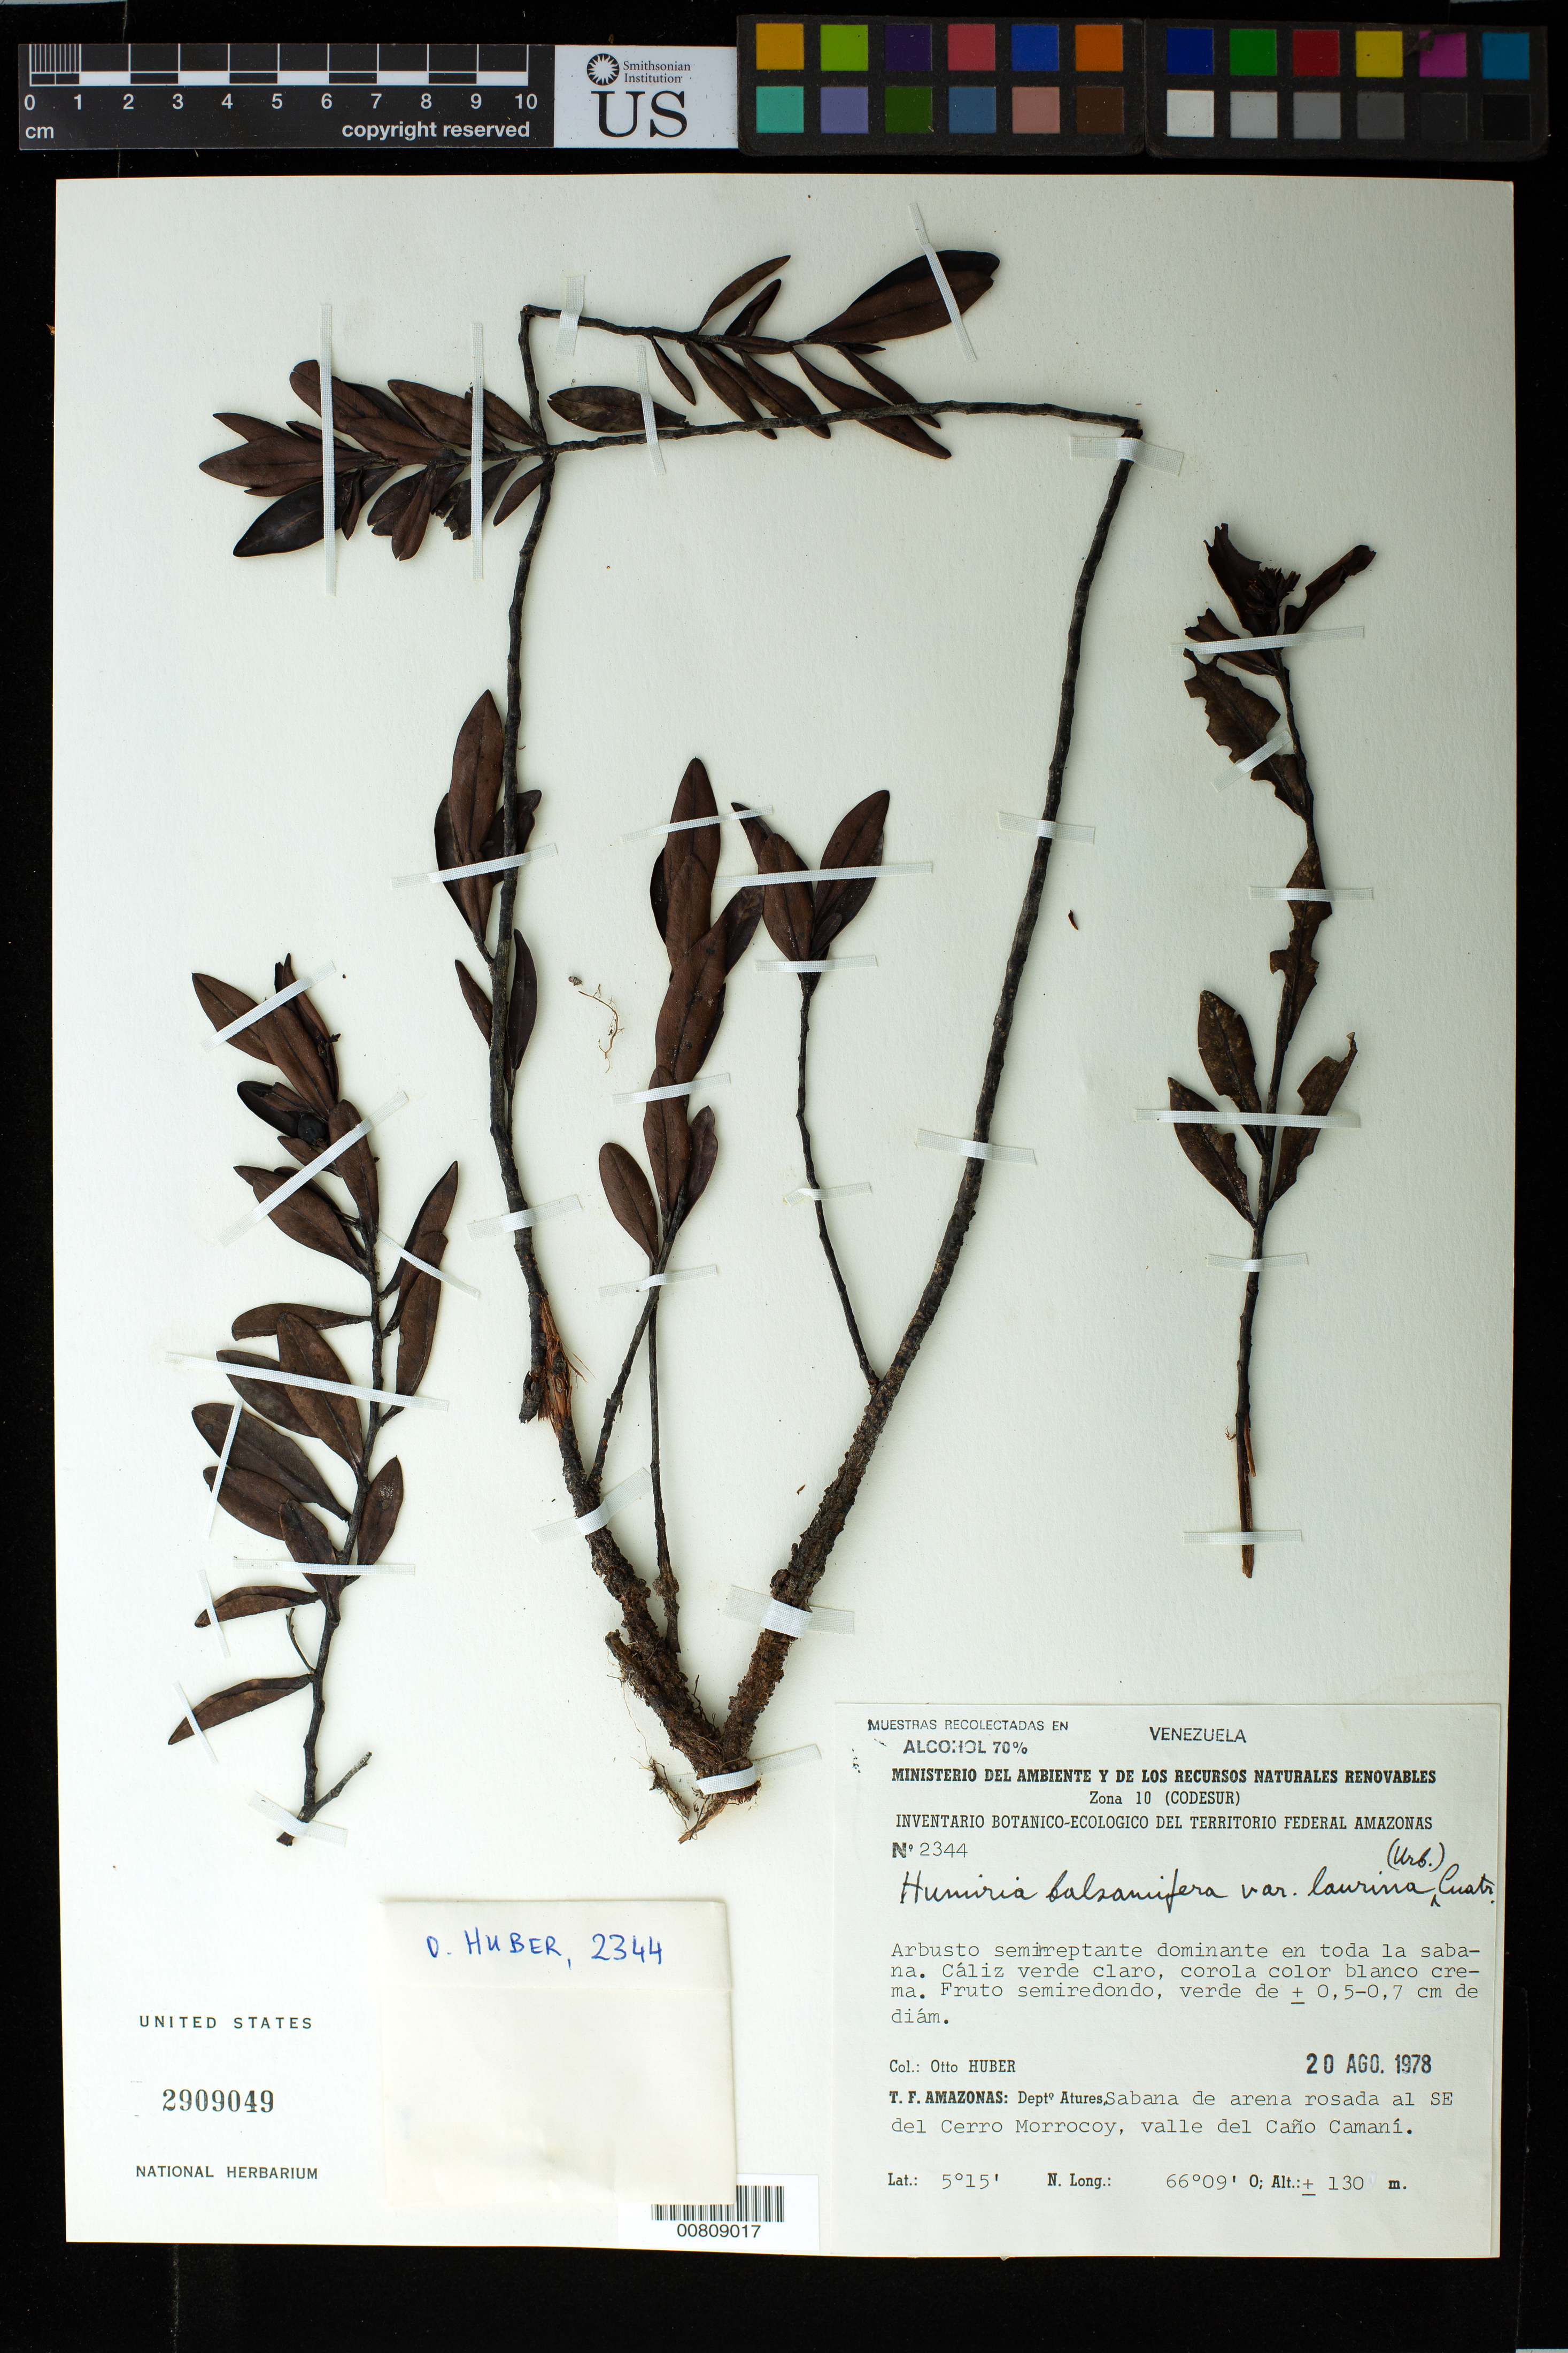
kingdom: Plantae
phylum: Tracheophyta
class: Magnoliopsida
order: Malpighiales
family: Humiriaceae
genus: Humiria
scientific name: Humiria balsamifera var. laurina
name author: Cuatrec.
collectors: O. Huber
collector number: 2344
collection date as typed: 20-Aug-78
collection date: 1978-08-20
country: Venezuela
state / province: Amazonas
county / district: Atures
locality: SW de Cerro Morrocoy, valle de Caño Camaní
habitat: Pink sand savanna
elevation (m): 130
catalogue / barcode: US 2909049